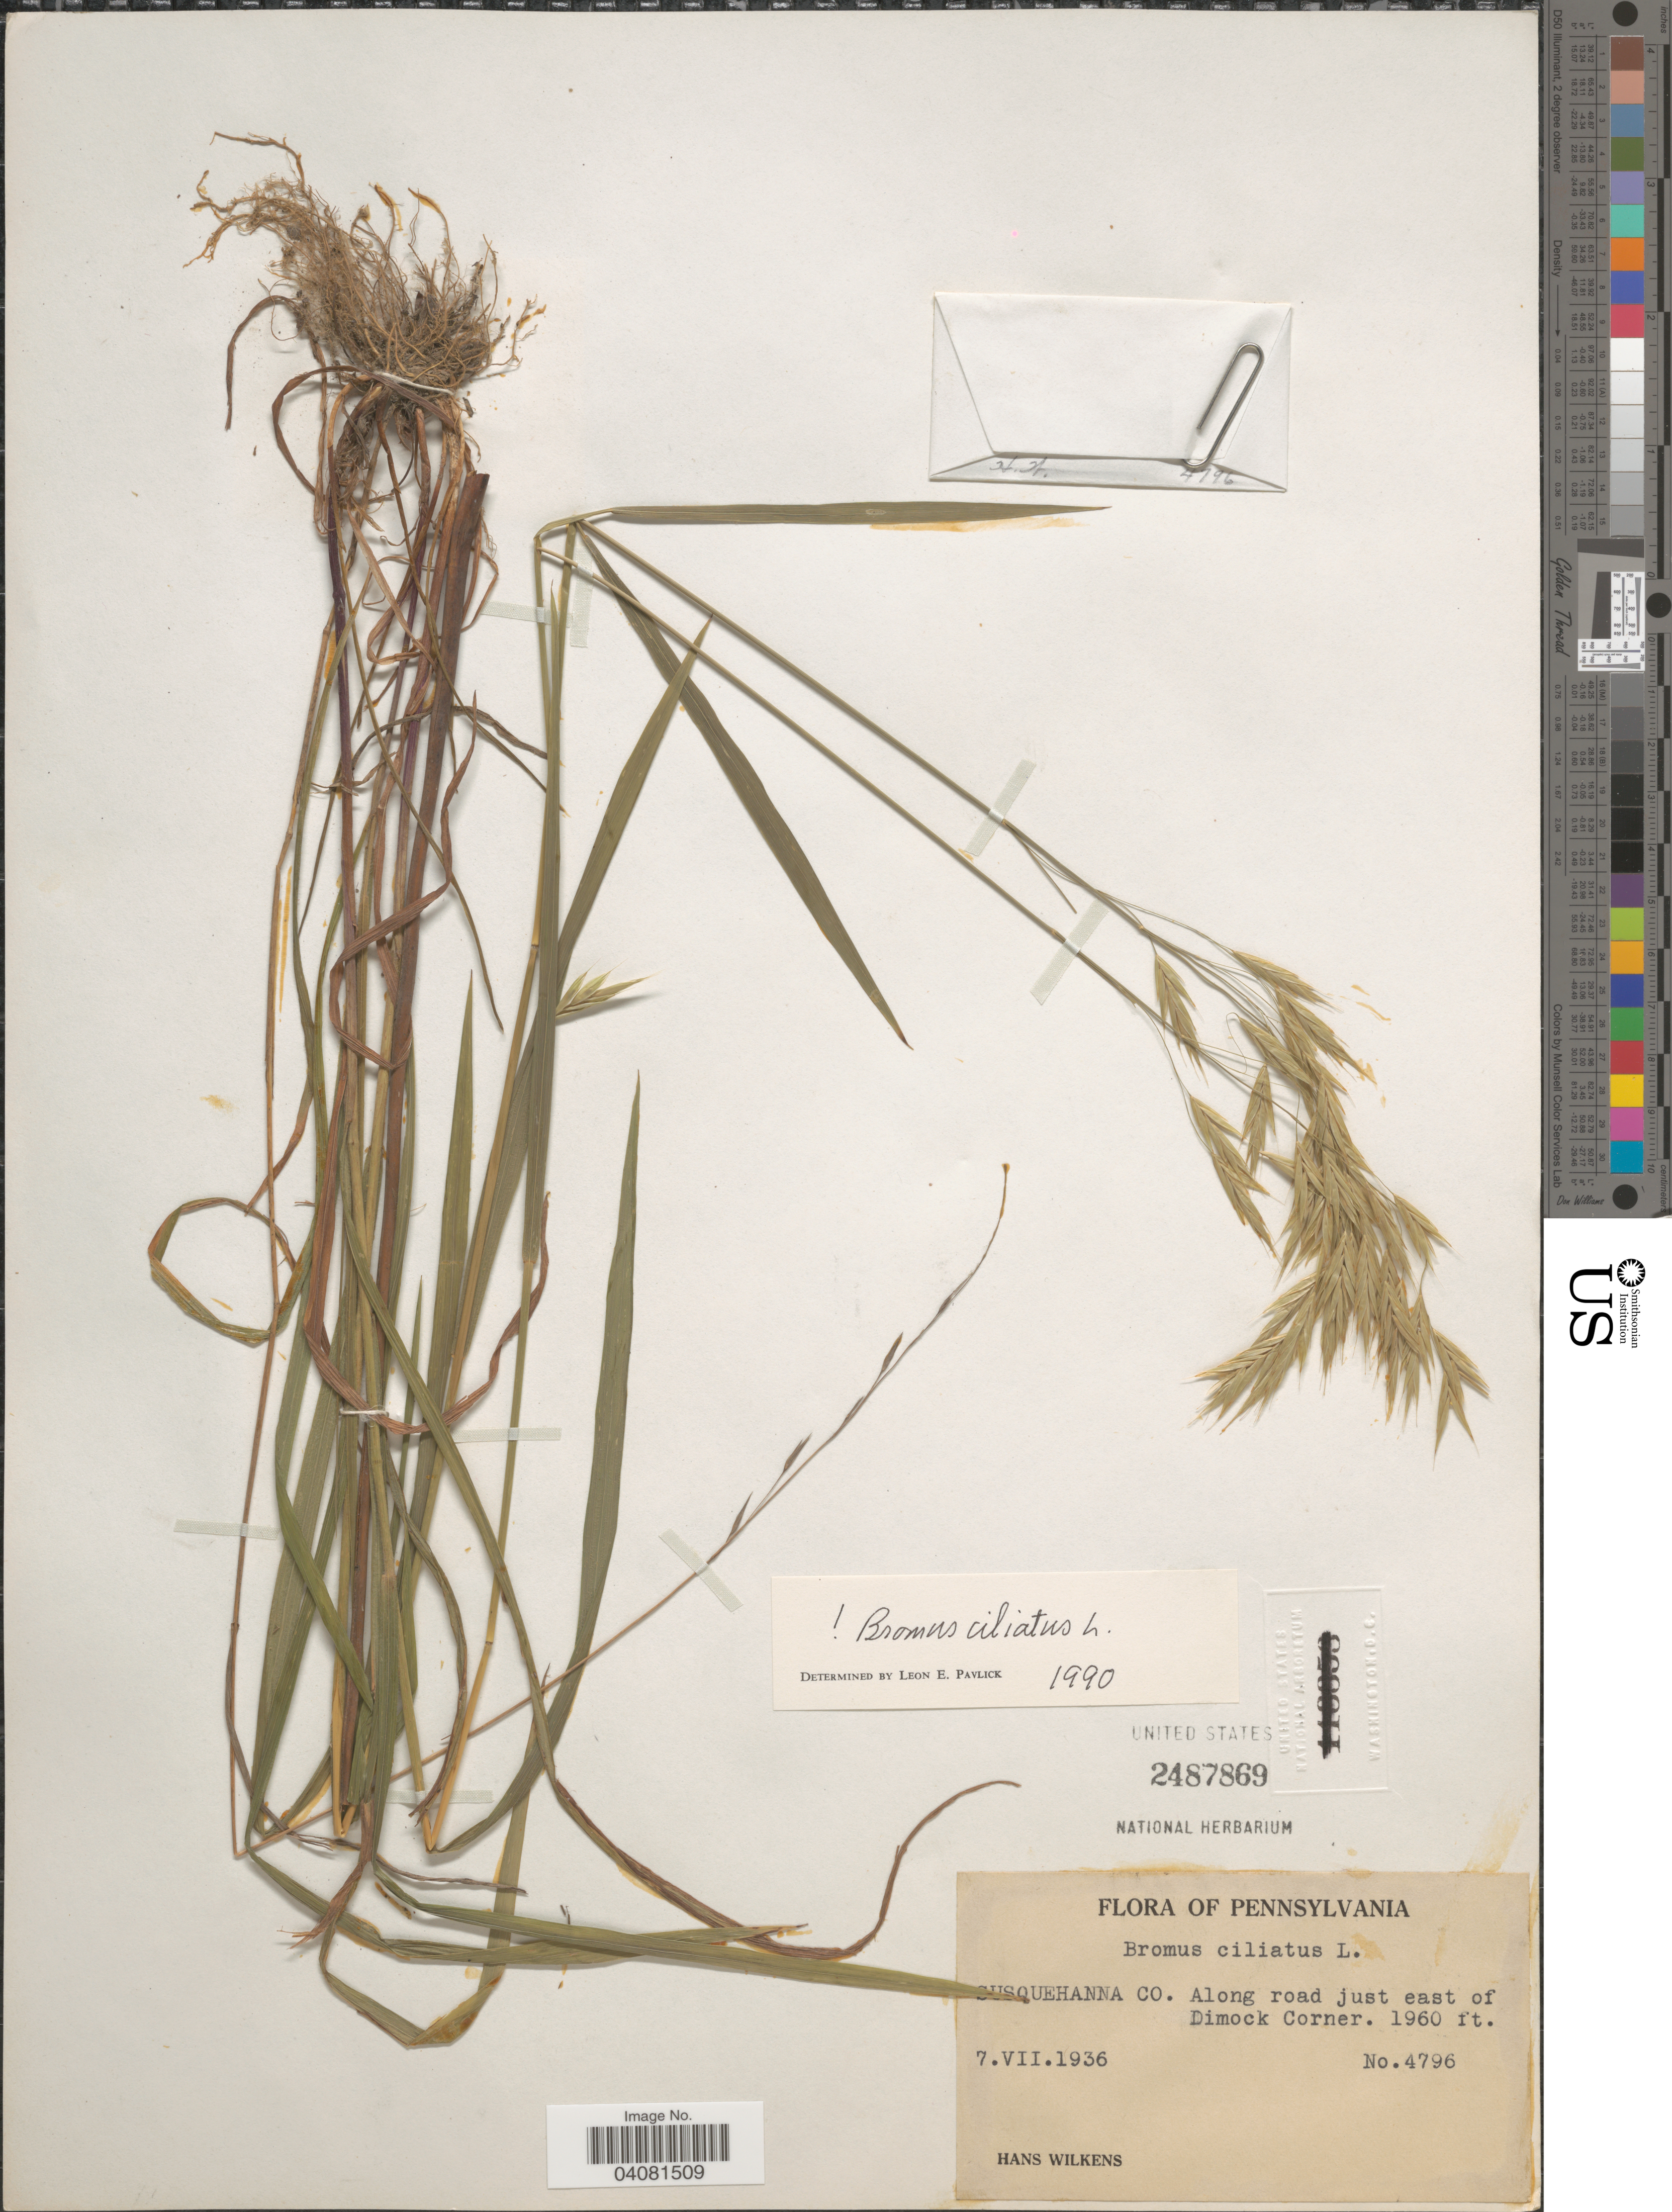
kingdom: Plantae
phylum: Tracheophyta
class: Liliopsida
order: Poales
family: Poaceae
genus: Bromus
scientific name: Bromus ciliatus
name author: L.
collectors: H. Wilkens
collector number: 4796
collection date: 1936-07-07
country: United States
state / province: Pennsylvania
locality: Susquehanna Co. Along road just east of Dimock Corner.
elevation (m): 597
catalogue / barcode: US 2487869